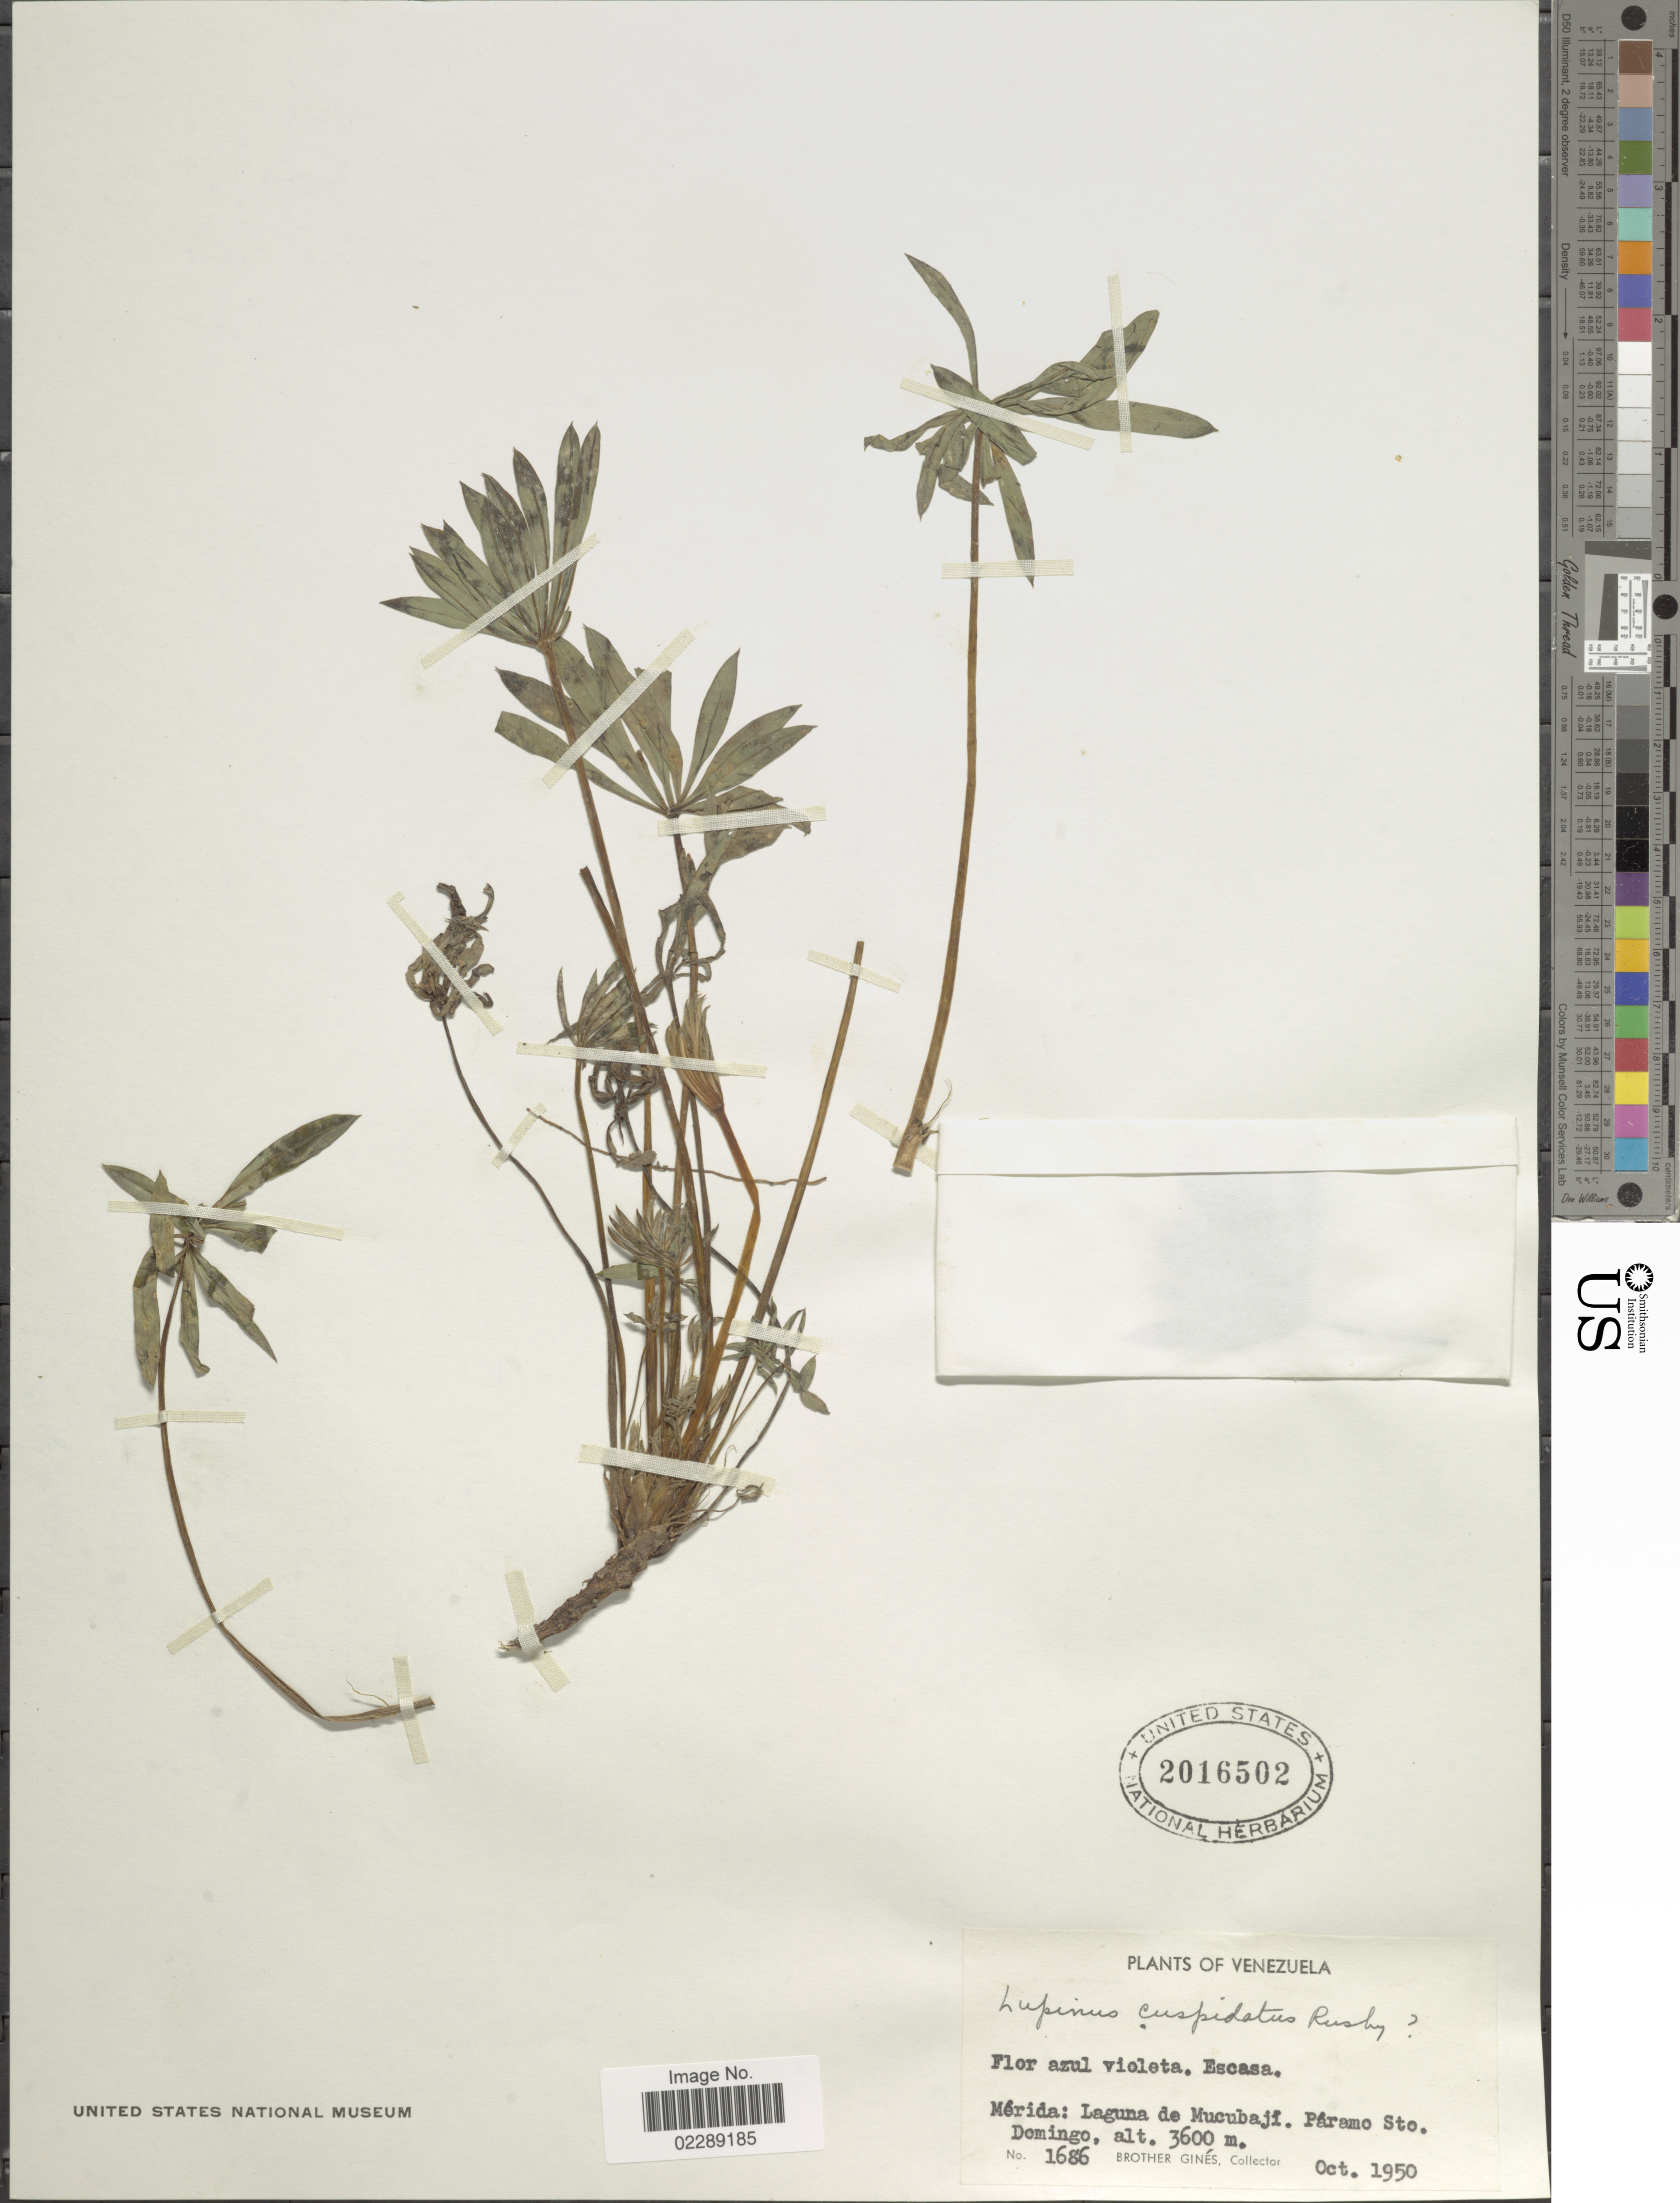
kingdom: Plantae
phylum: Tracheophyta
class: Magnoliopsida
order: Fabales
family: Fabaceae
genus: Lupinus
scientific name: Lupinus cuspidatus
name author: Rusby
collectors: Bro. Gines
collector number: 1686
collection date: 1950-10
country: Venezuela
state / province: Mérida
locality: Mérida: Laguna de Mucubaji. Páramo Sto. Domingo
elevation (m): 3600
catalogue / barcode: US 2016502